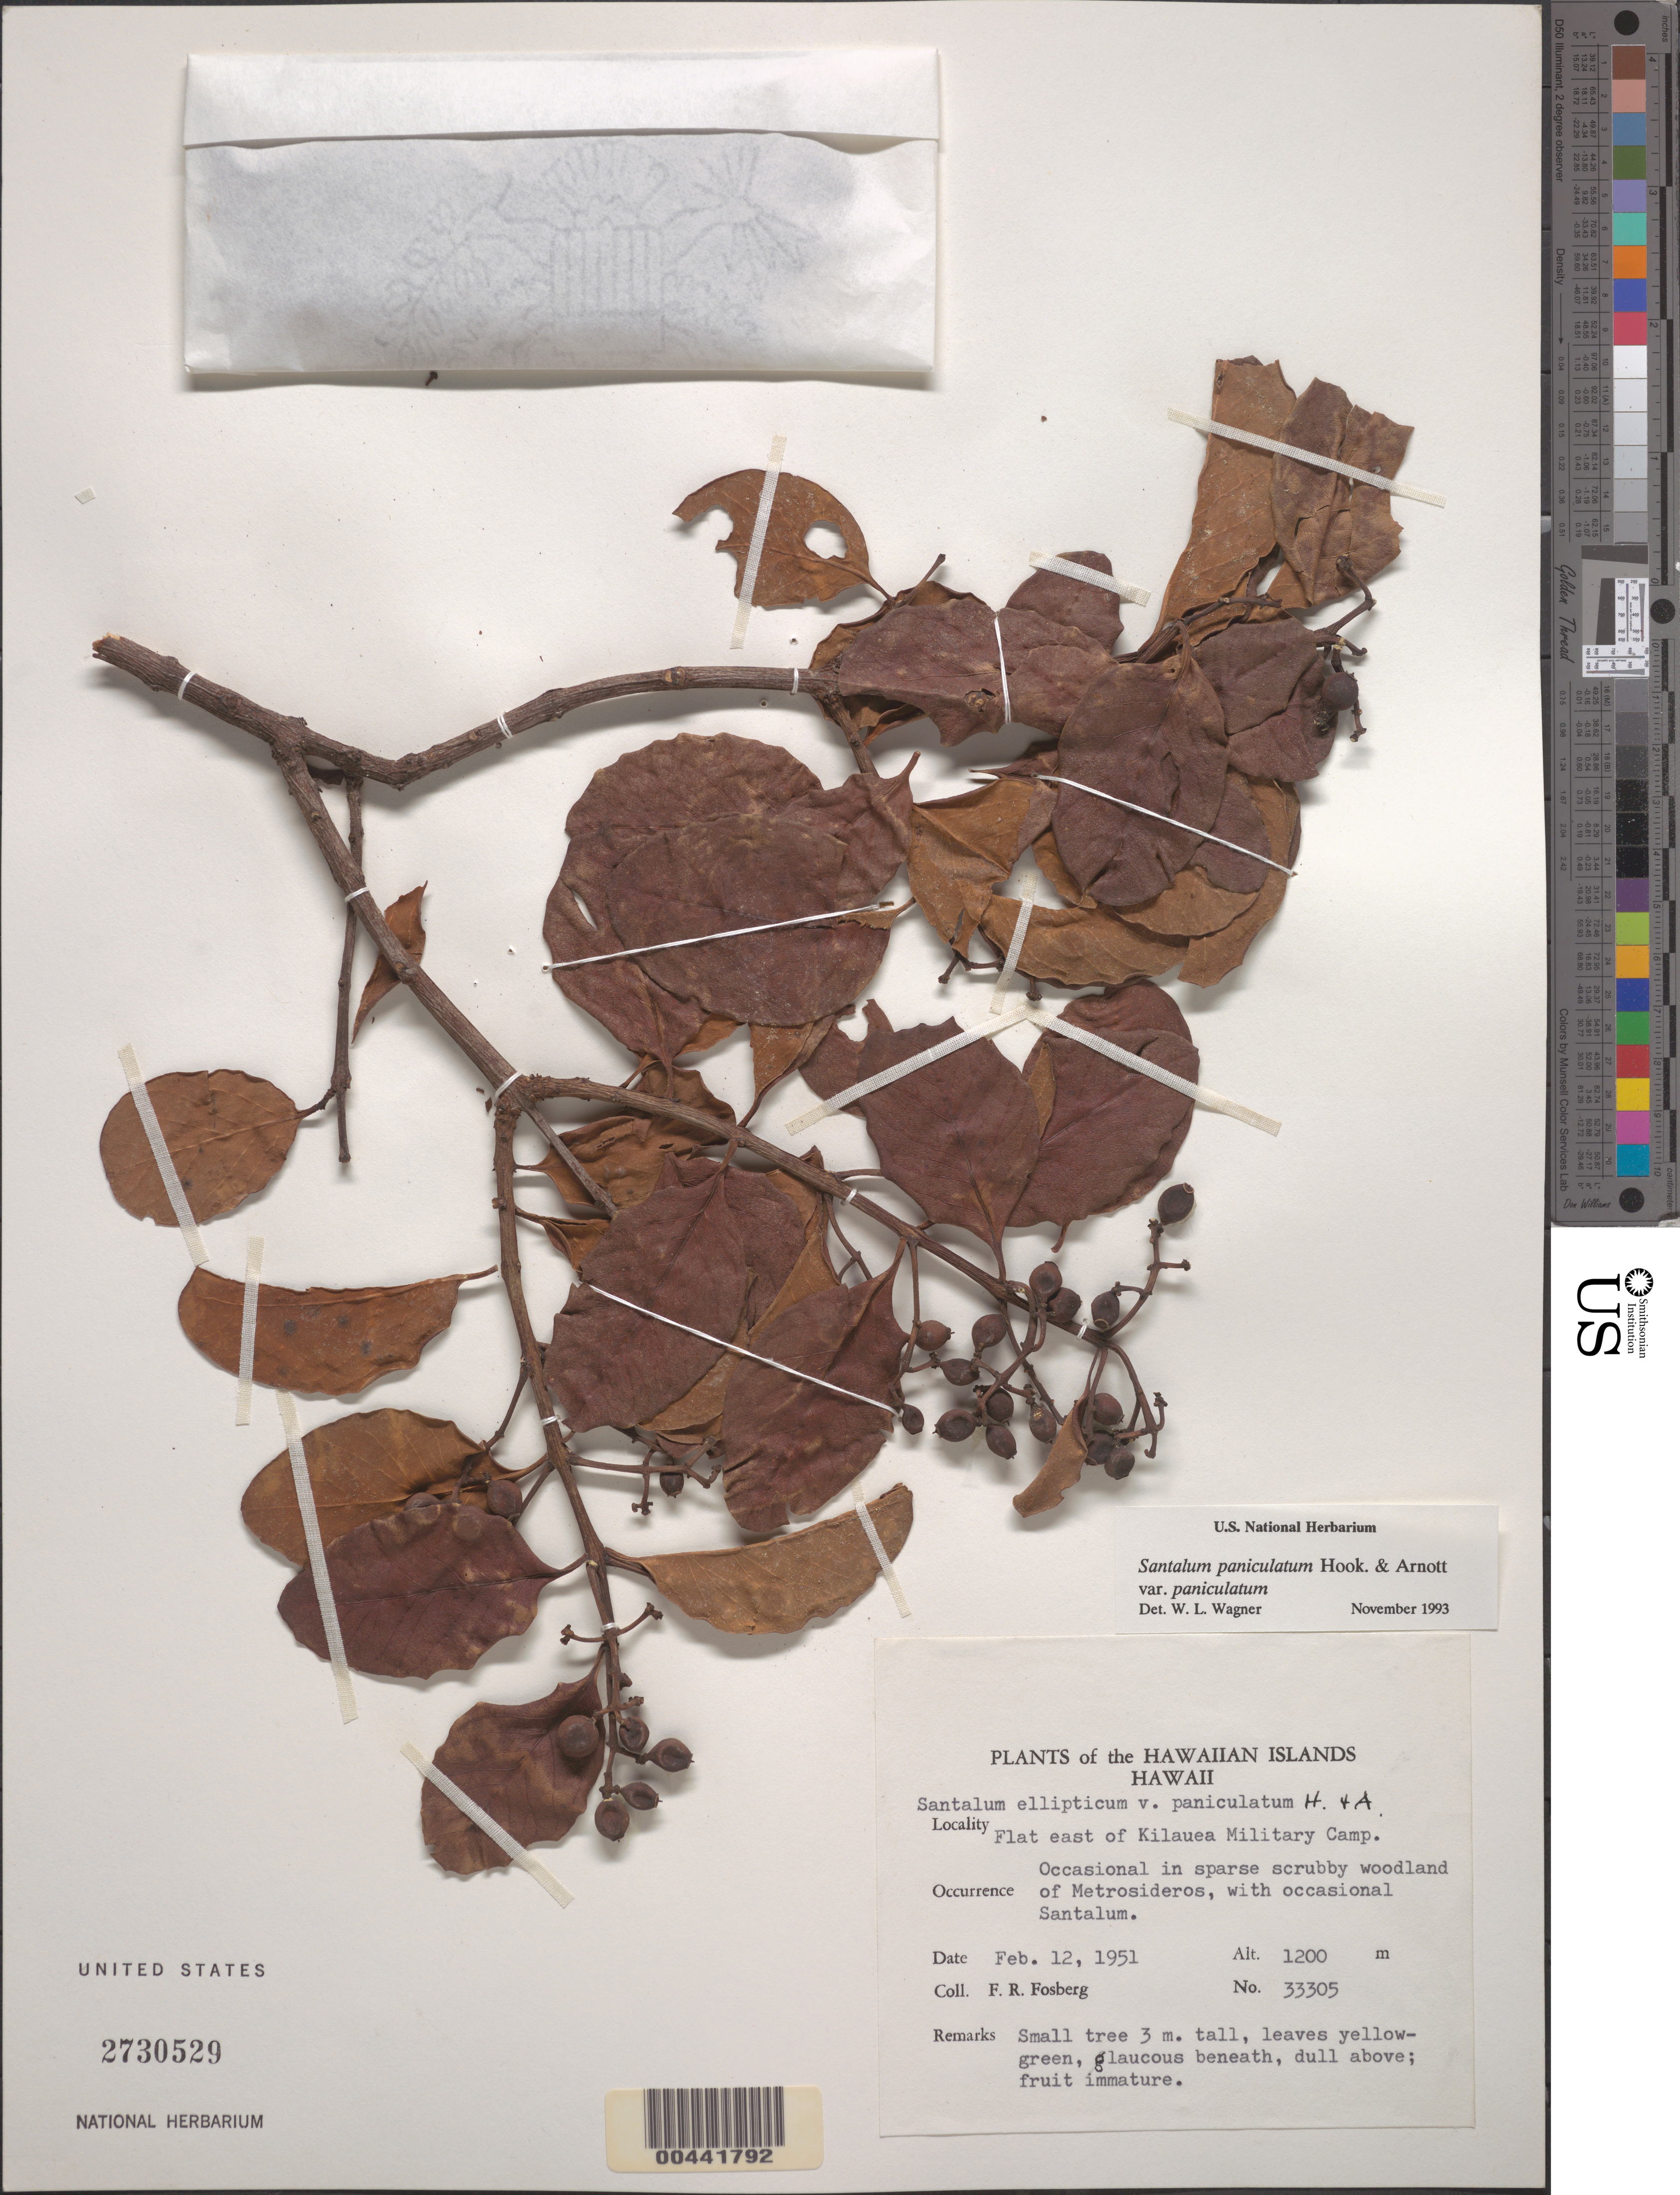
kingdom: Plantae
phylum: Tracheophyta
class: Magnoliopsida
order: Santalales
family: Santalaceae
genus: Santalum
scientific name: Santalum paniculatum var. paniculatum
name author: Hook. & Arn.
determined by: Wagner, W. L., (BOT), Smithsonian Institution - National Museum of Natural History (UNITED STATES)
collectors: F. R. Fosberg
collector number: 33305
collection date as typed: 12 Feb 1951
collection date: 1951-02-12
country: United States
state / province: Hawaii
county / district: Hawaii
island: Hawaii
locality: Flat east of Kilauea Military Camp.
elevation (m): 1200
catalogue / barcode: US 2730529